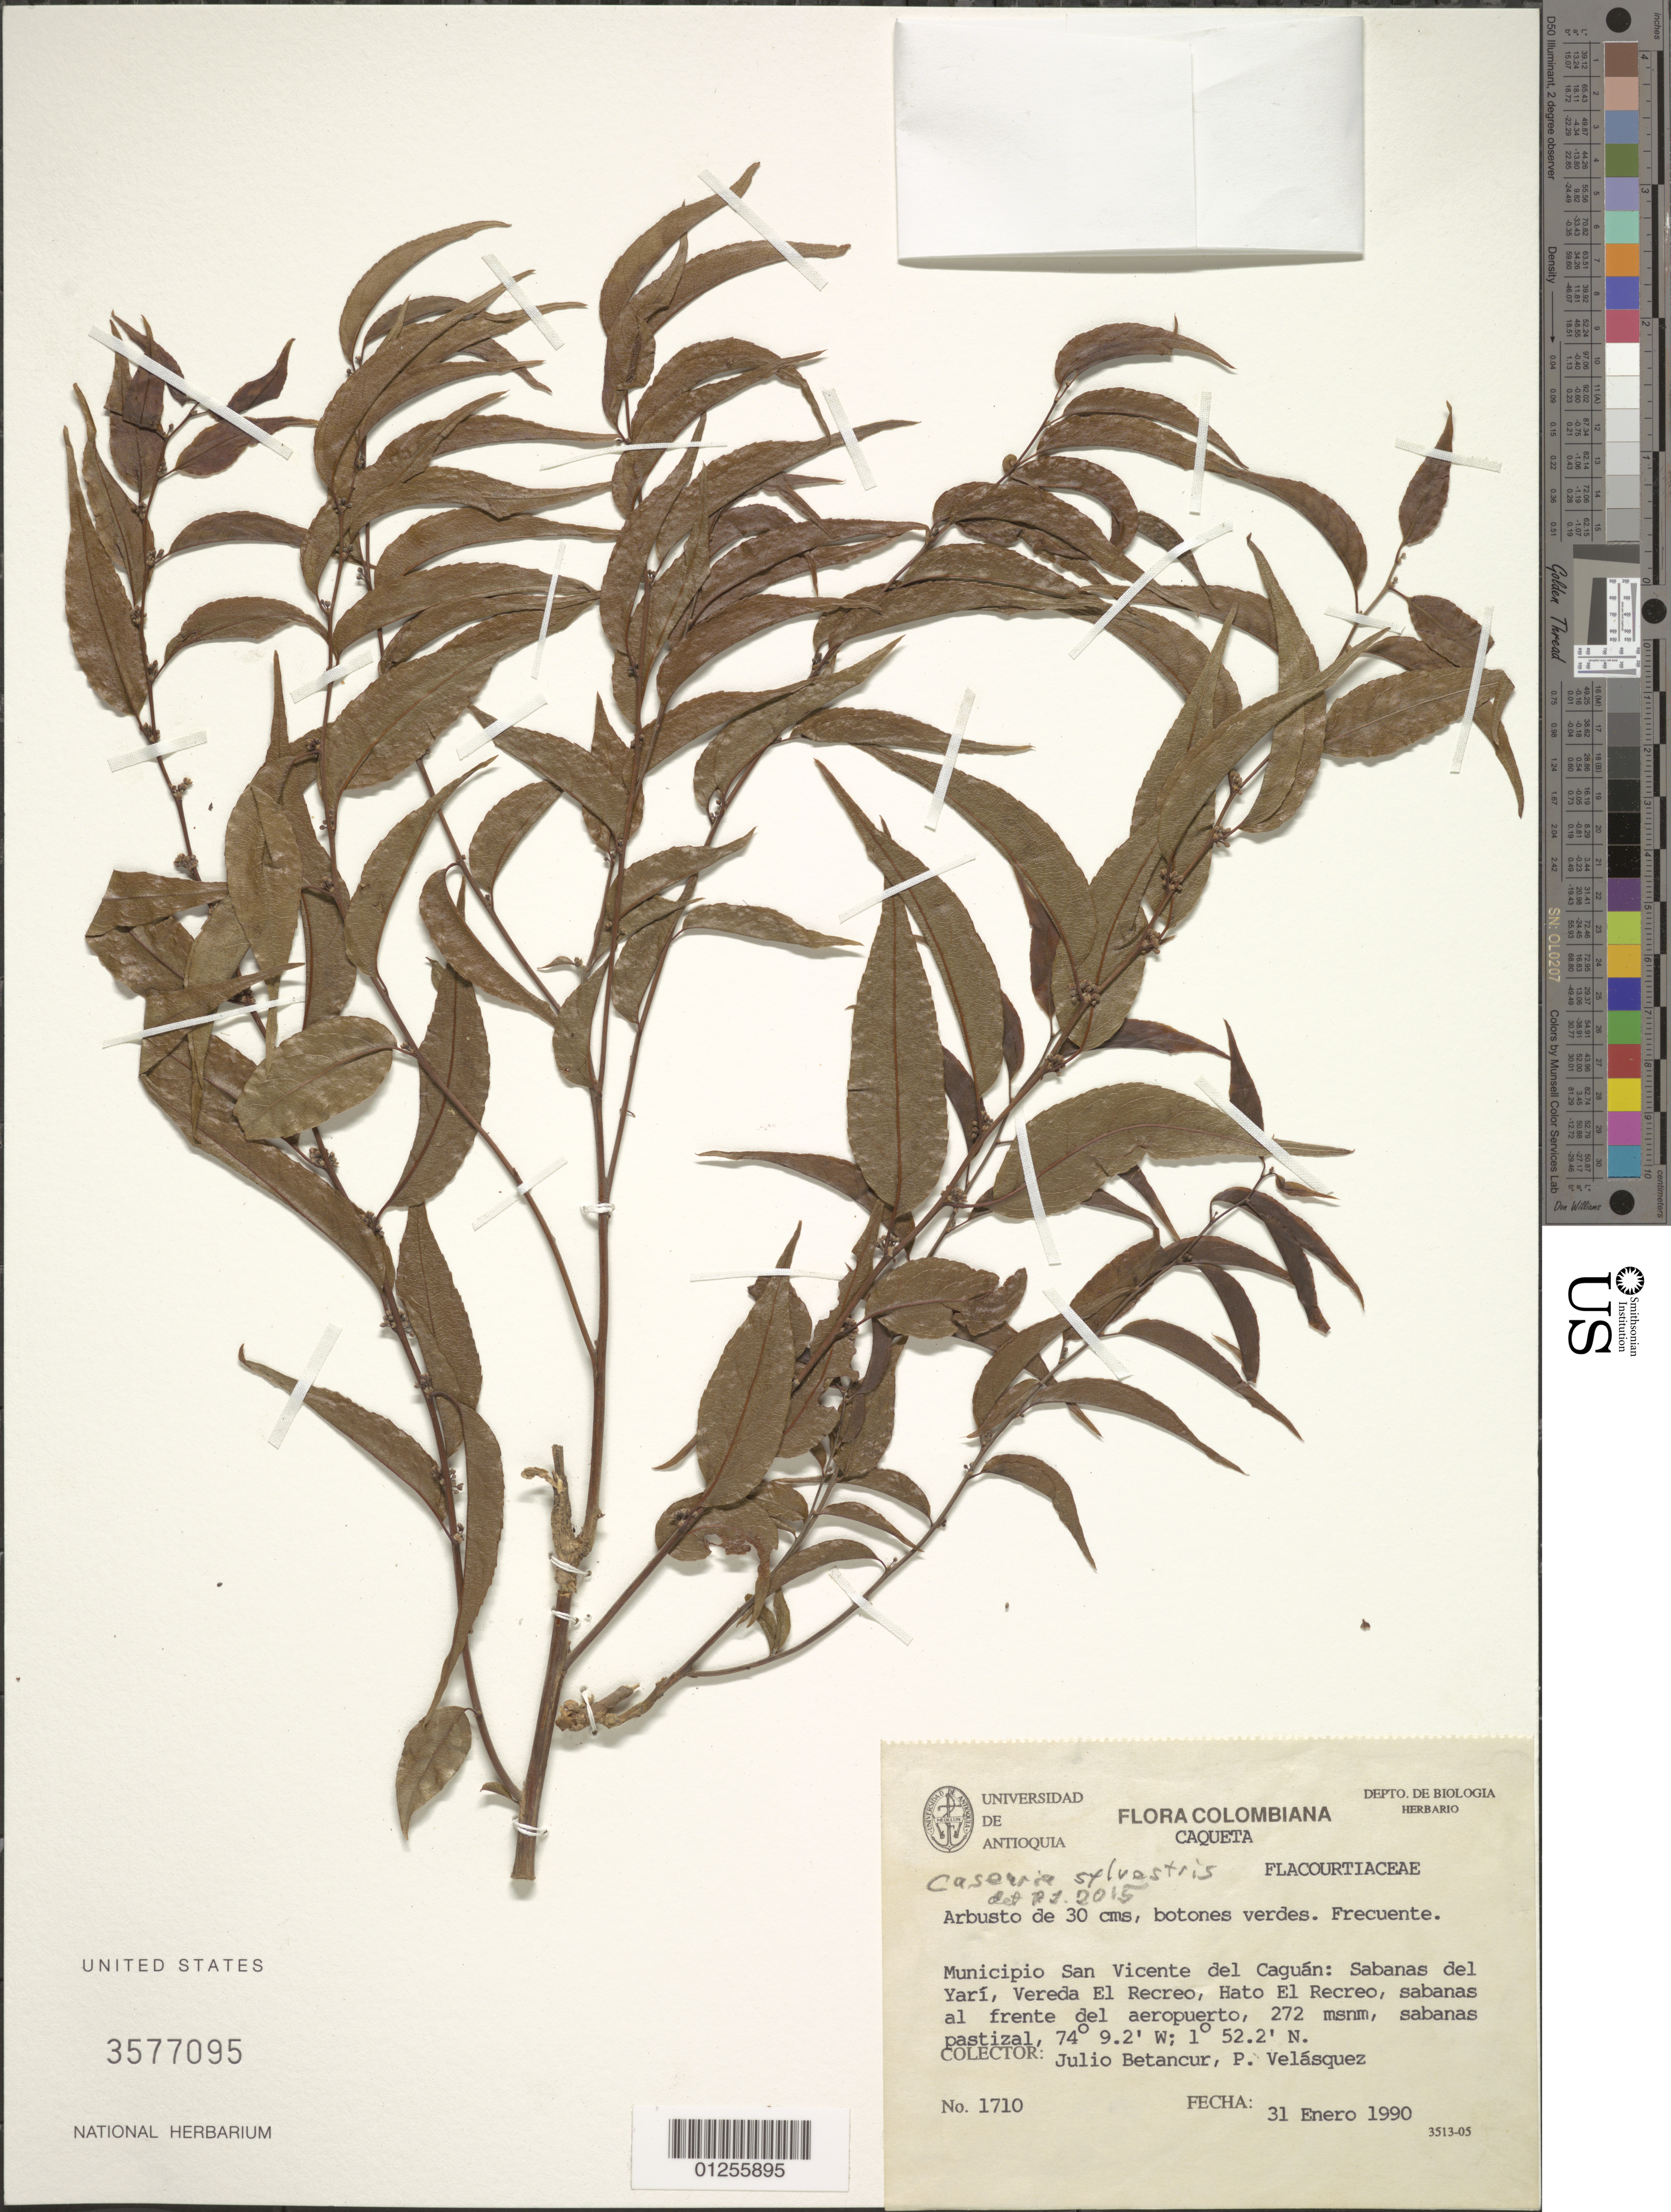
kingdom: Plantae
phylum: Tracheophyta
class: Magnoliopsida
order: Malpighiales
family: Salicaceae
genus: Casearia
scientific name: Casearia sylvestris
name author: Sw.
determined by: Liesner, R. L.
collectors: J. Betancur & P. Velasquez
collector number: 1710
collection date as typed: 31 Jan 1990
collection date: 1990-01-31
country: Colombia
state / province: Caquetá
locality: Mun San Vicente del Caguan: Sabanas del Yari, Vereda El Recreo, finca Albania.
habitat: Sabanas pastizal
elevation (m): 260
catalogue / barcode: US 3577095